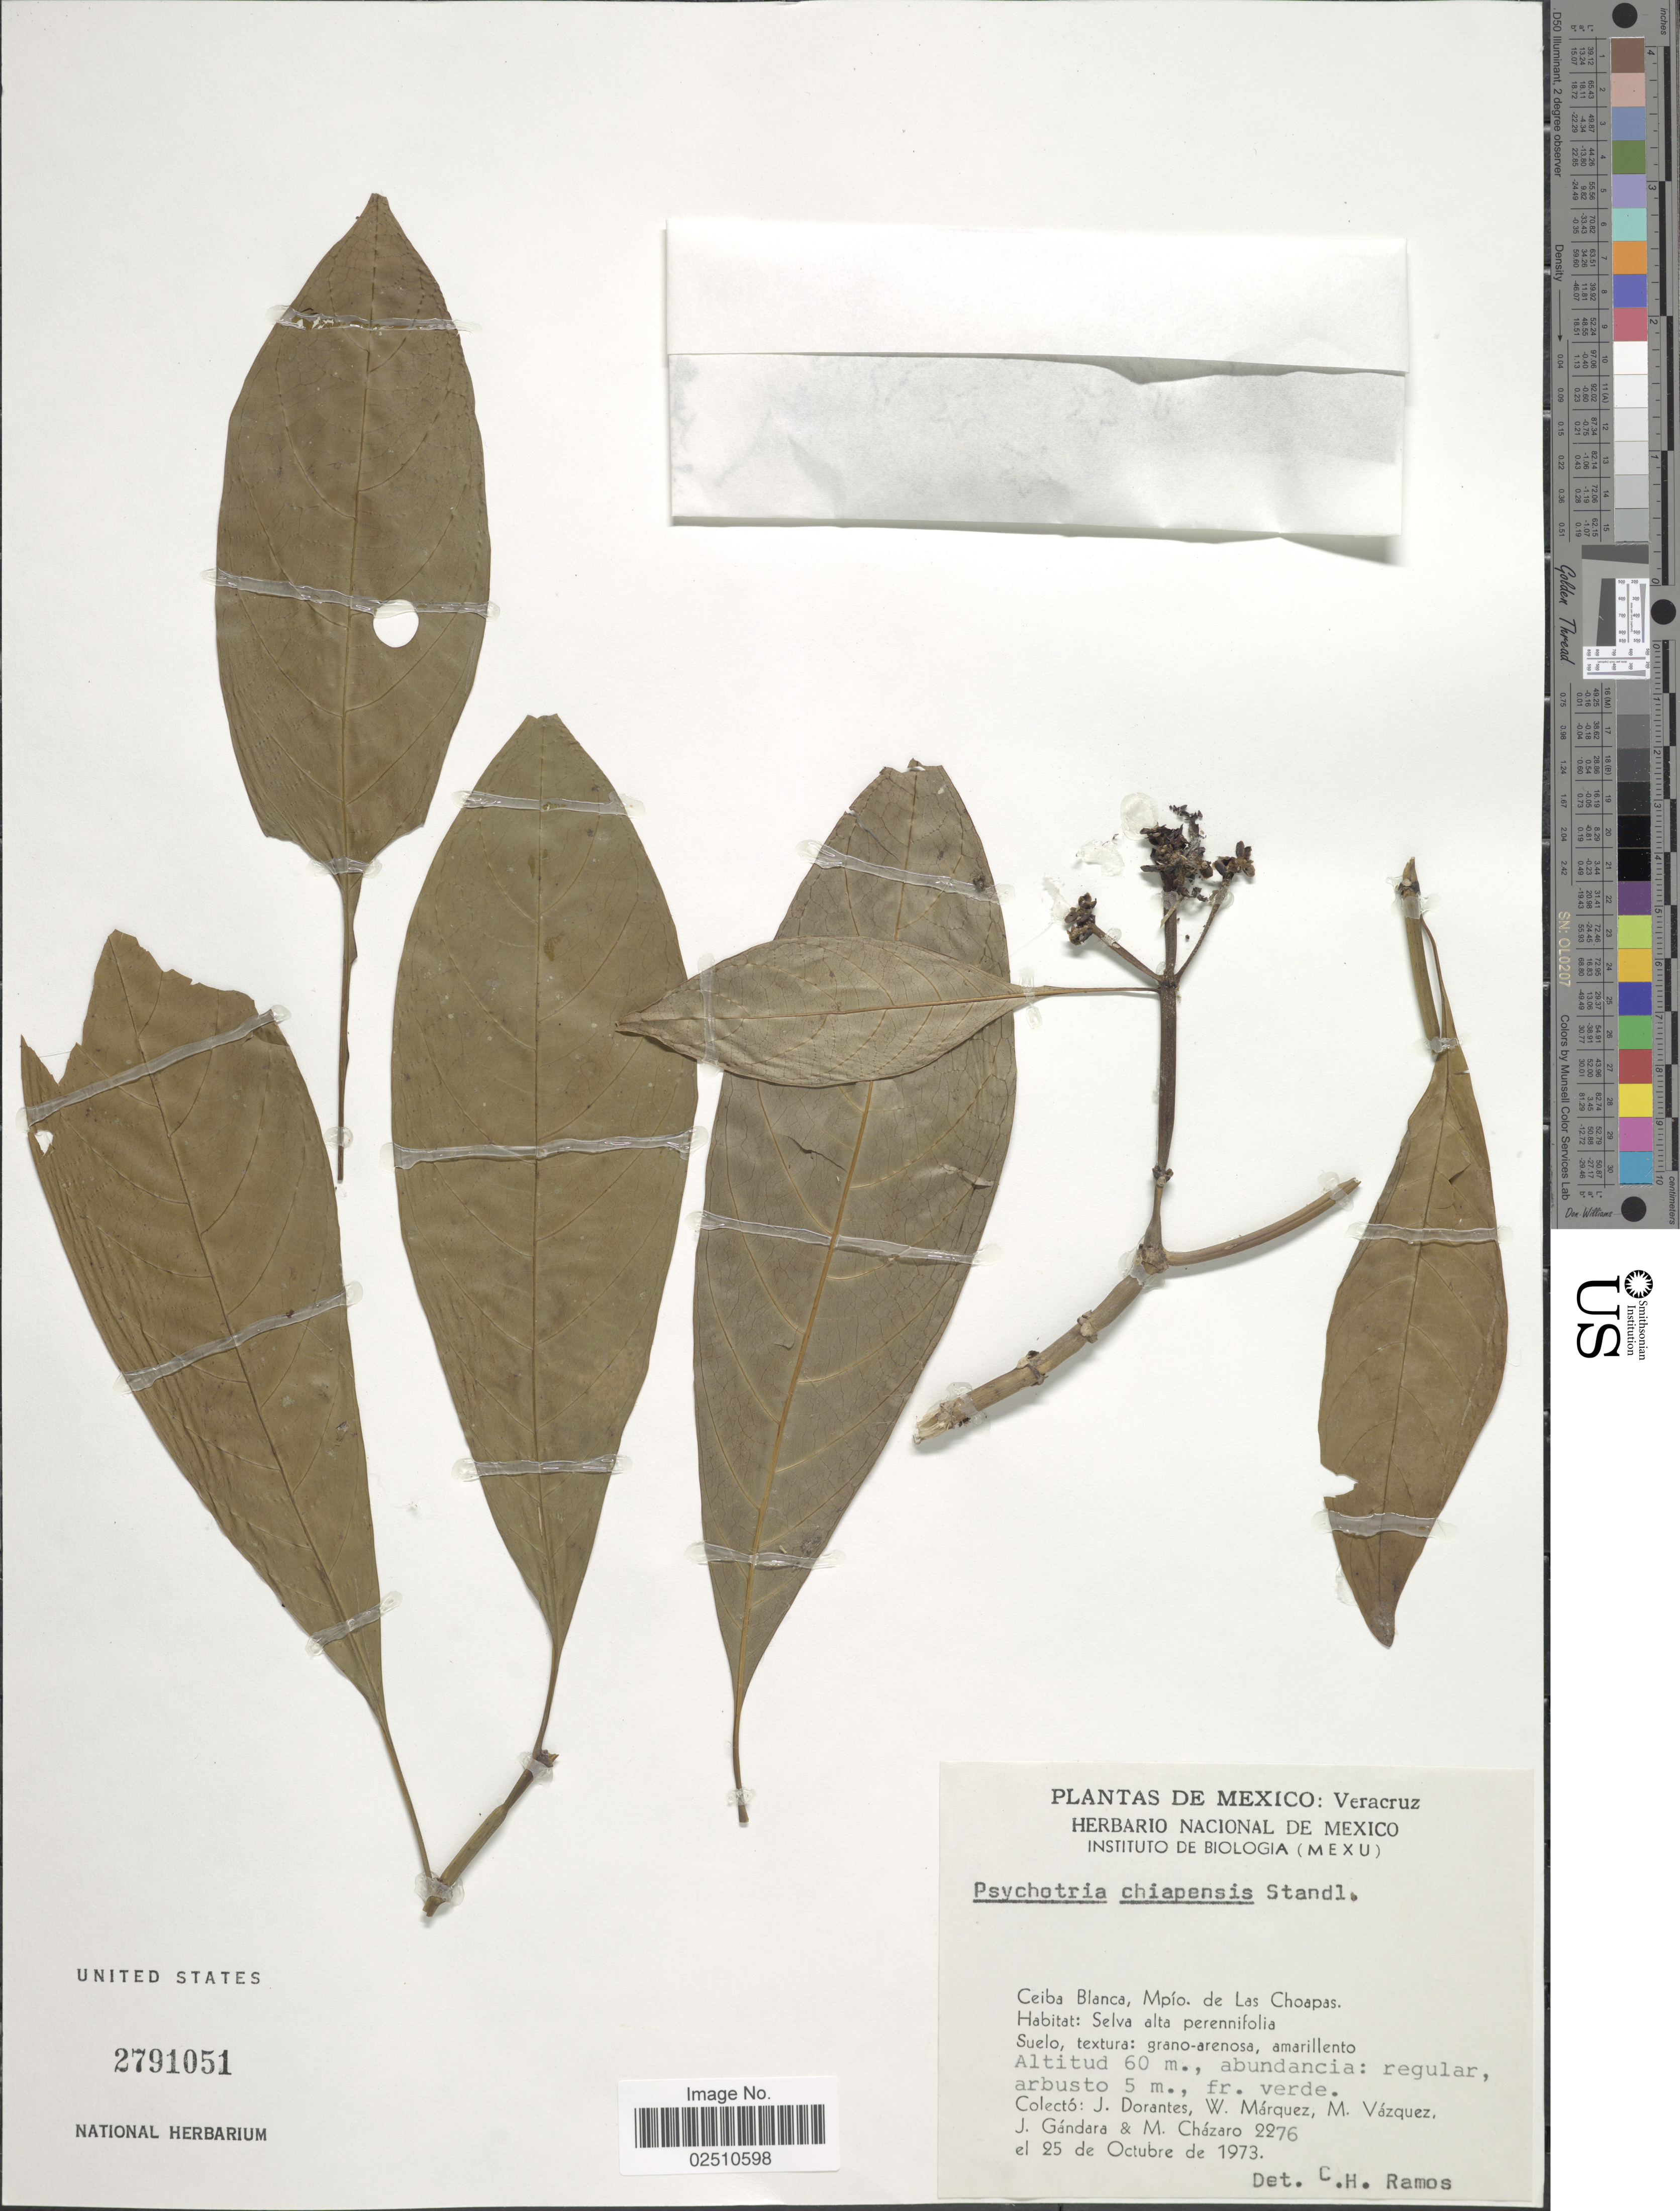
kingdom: Plantae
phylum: Tracheophyta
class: Magnoliopsida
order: Gentianales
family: Rubiaceae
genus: Psychotria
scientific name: Psychotria chiapensis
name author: Standl.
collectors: J. Dorantes, W. Márquez, M. Vázquez, J. Gandara & M. Chazaro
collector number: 2276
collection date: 1973-10-25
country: Mexico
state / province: Veracruz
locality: Veracruz, Ceiba Blanca, Mpio. de Las Choapas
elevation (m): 60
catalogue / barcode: US 2791051